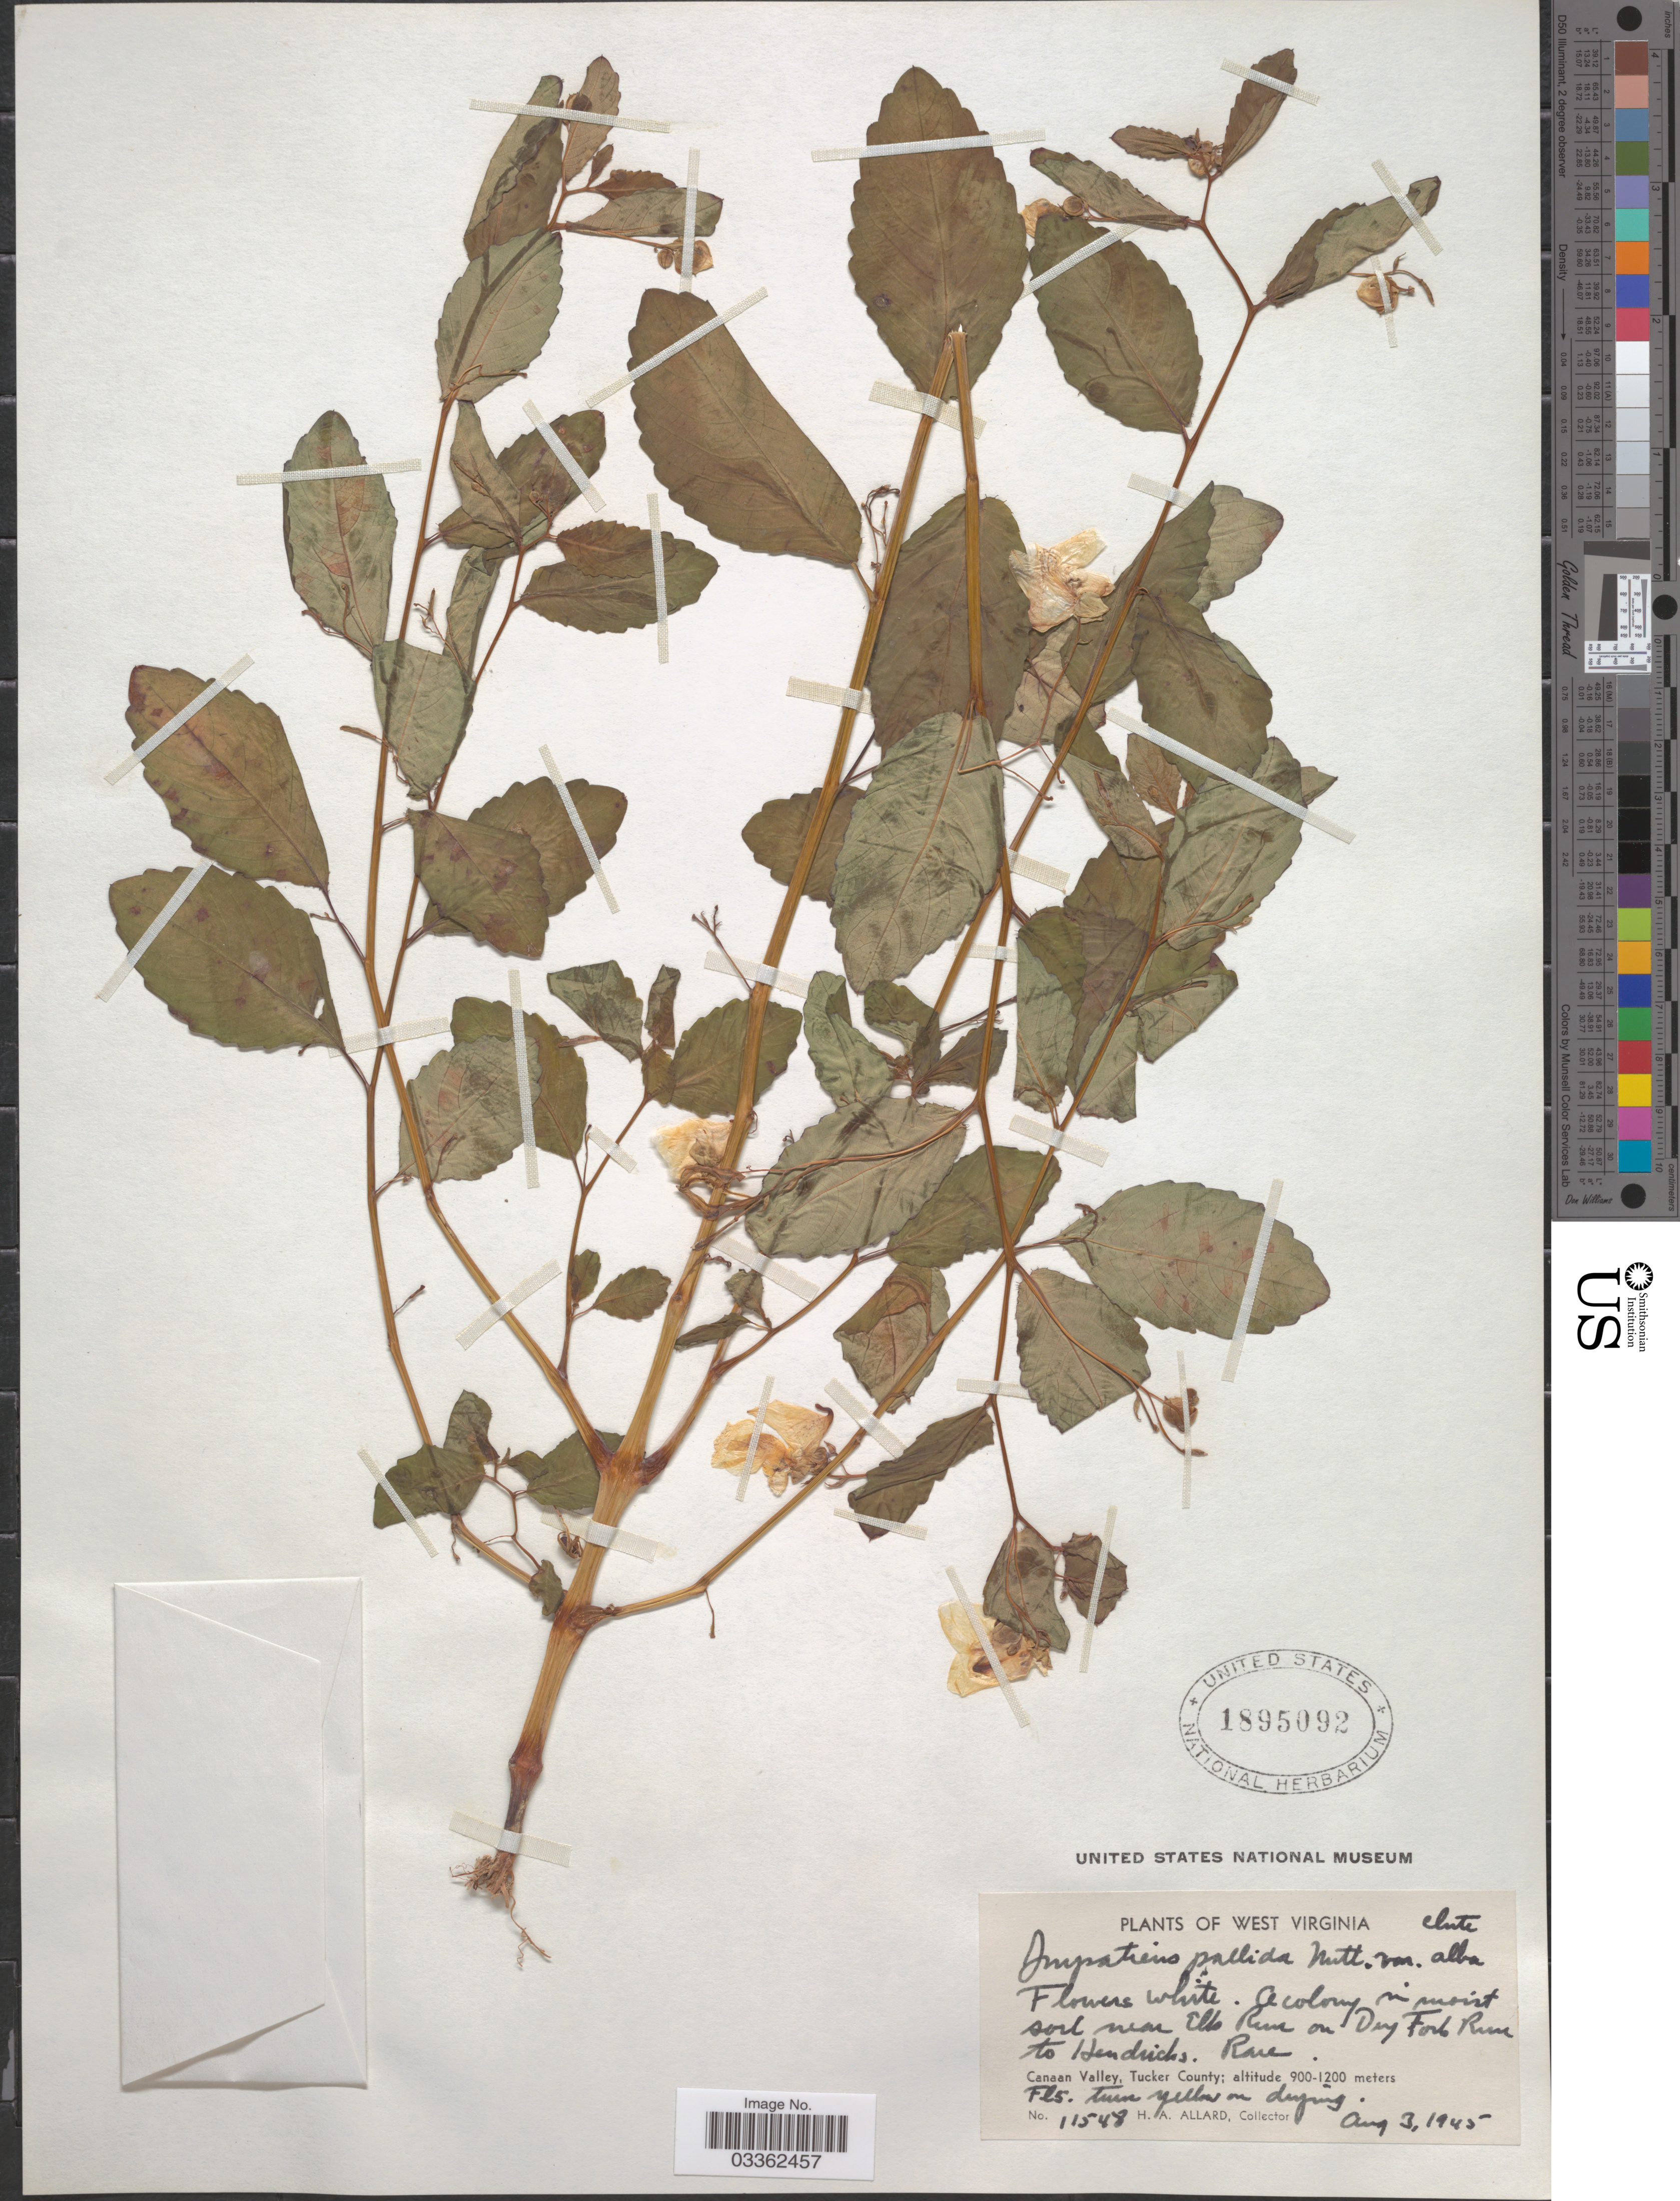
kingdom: Plantae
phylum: Tracheophyta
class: Magnoliopsida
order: Ericales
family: Balsaminaceae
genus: Impatiens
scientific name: Impatiens pallida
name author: Nutt.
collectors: H. A. Allard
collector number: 11548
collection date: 1945-08-03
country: United States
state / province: West Virginia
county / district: Tucker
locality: A colony in moist soil near Elk Run on Dry Fork Run to Hendricks. Canaan Valley, Tucker County.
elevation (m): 900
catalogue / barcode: US 1895092